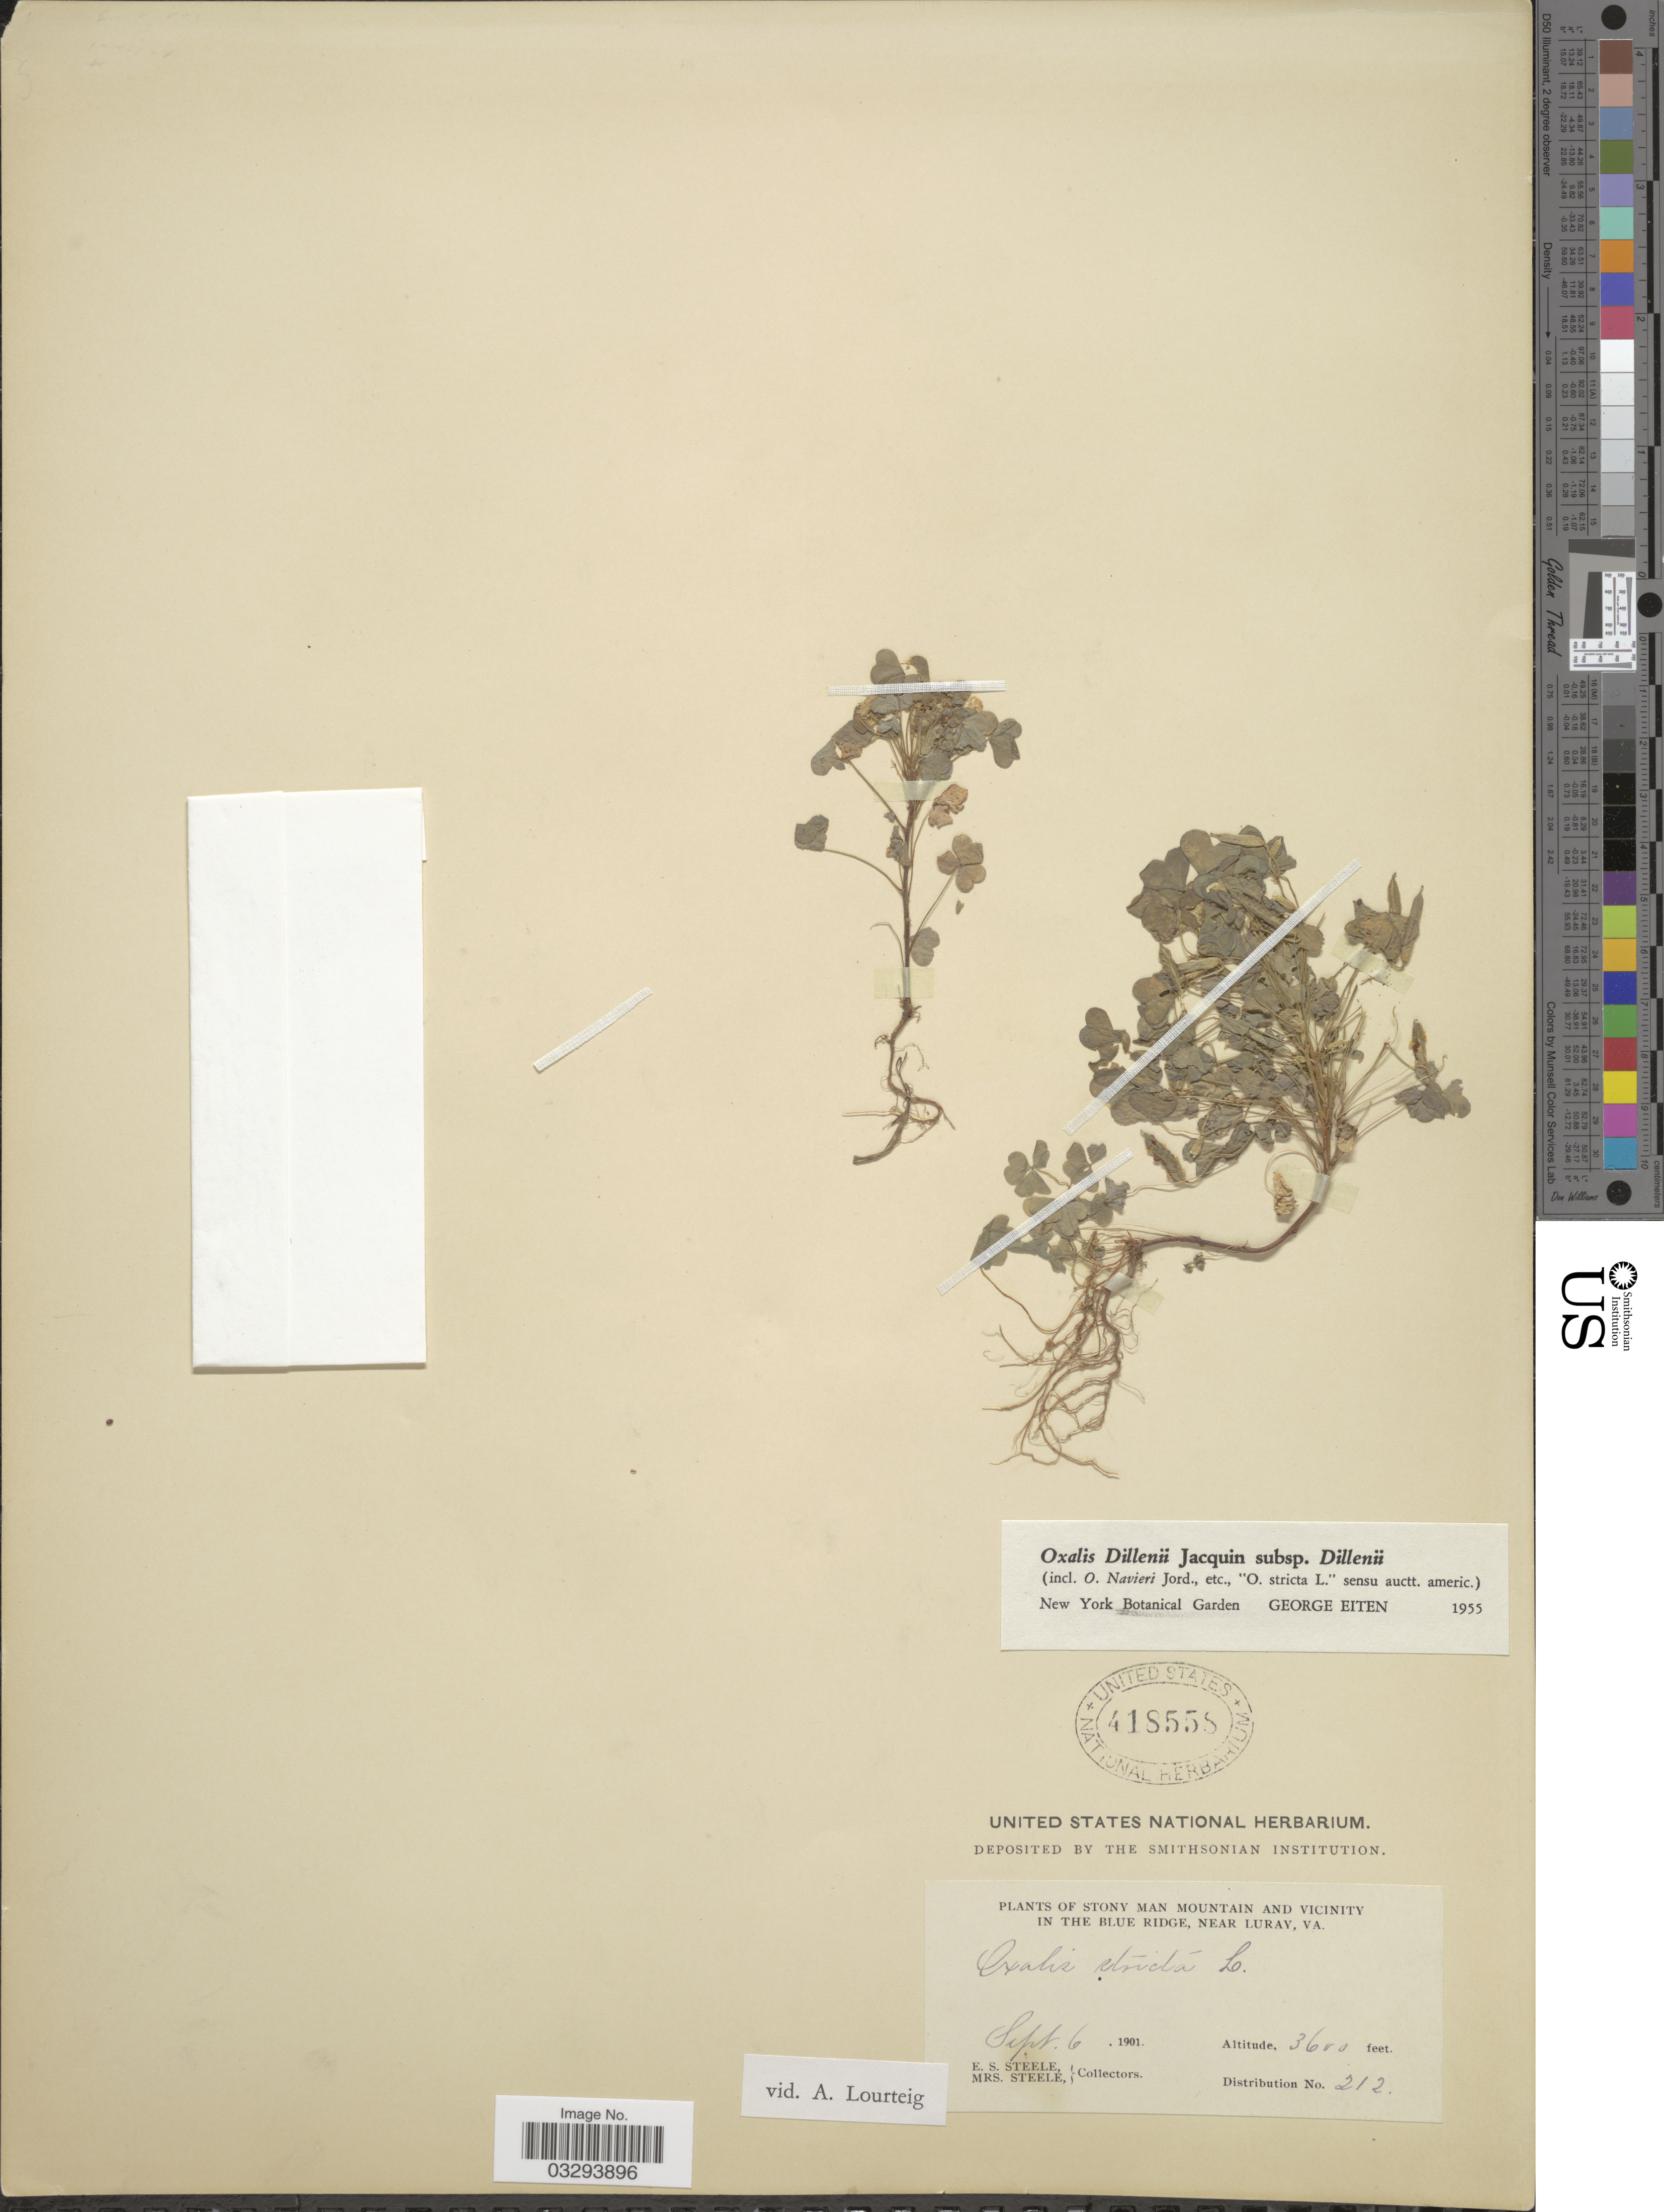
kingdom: Plantae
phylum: Tracheophyta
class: Magnoliopsida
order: Oxalidales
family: Oxalidaceae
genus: Oxalis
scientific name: Oxalis stricta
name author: L.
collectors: E. Steele & Mrs. E. S. Steele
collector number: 212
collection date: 1901-09-06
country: United States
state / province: Virginia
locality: Stony Man Mountain and vicinity in the Blue Ridge, near Luray.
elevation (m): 1097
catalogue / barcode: US 418558